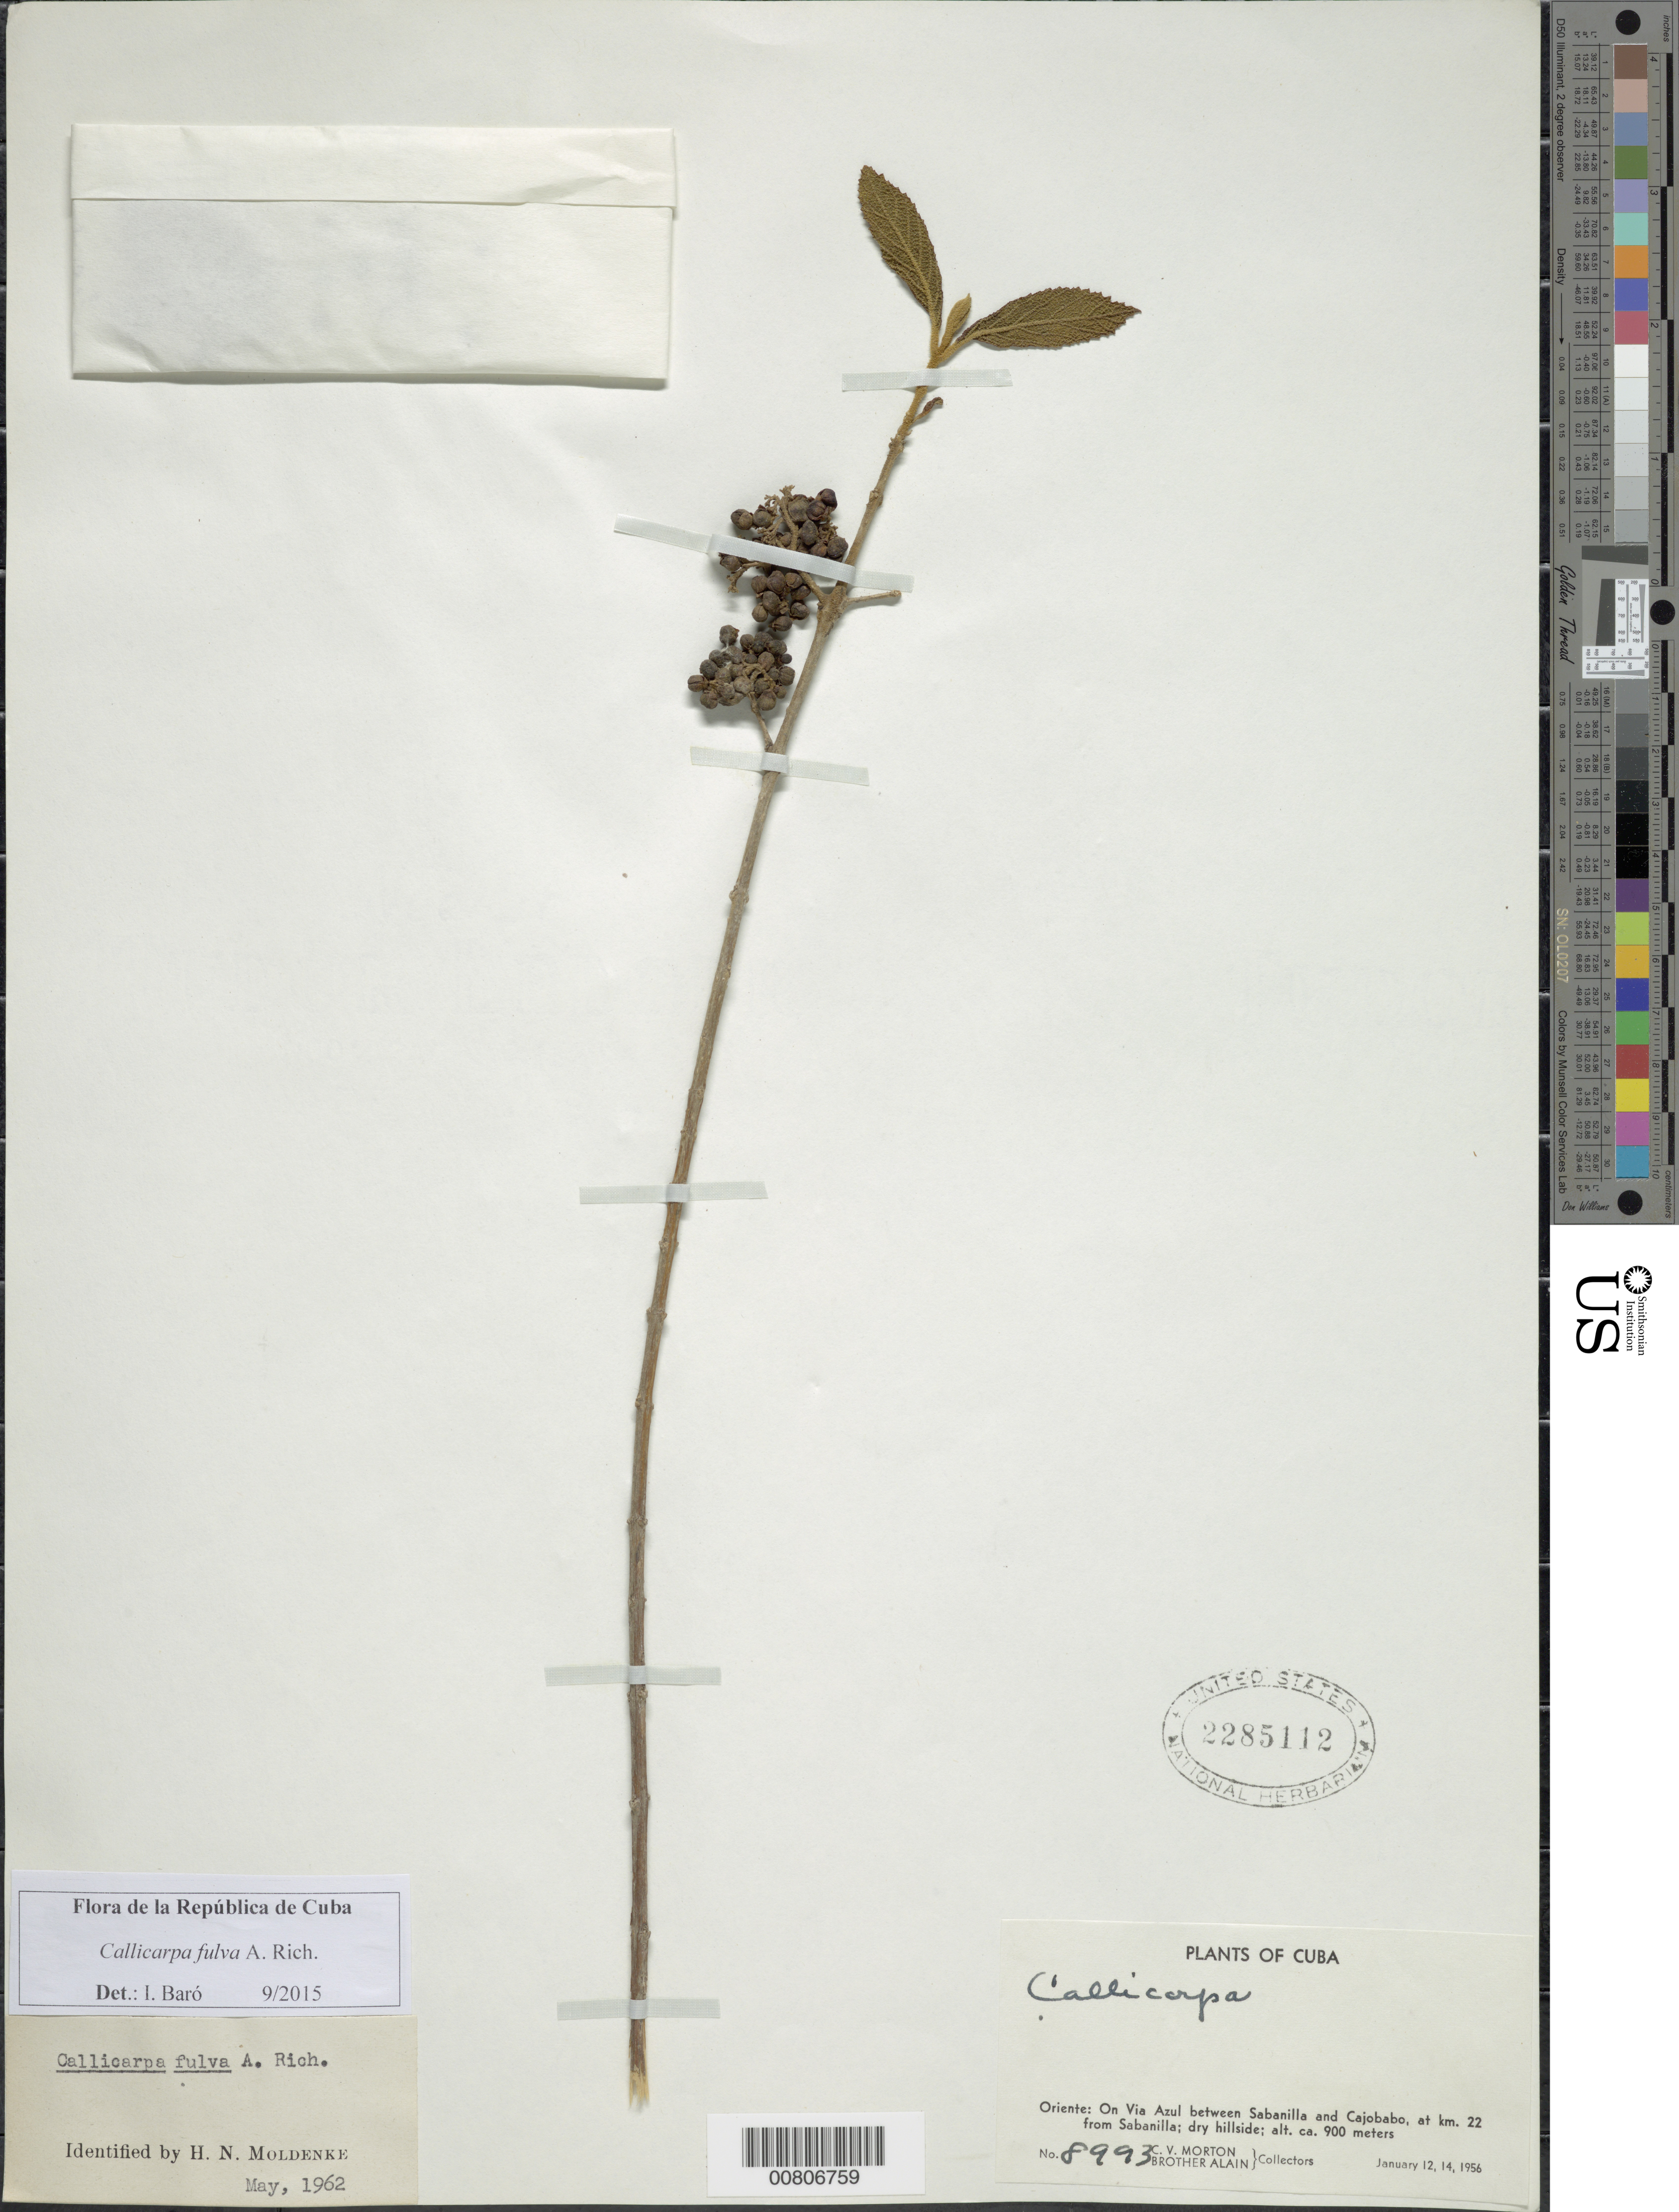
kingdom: Plantae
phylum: Tracheophyta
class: Magnoliopsida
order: Lamiales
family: Lamiaceae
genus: Callicarpa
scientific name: Callicarpa fulva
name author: A. Rich.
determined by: Baró Oliedo, I.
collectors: C. V. Morton & A. H. Liogier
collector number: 8993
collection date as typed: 12 Jan 1956 and 14 Jan 1956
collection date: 1956-01-12,1956-01-14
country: Cuba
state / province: Oriente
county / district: Dry forest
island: Cuba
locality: Via Azul, between Sabanilla and Cajobabo, at km 22 from Sabanilla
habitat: Dry hillside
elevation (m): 900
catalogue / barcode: US 2285112